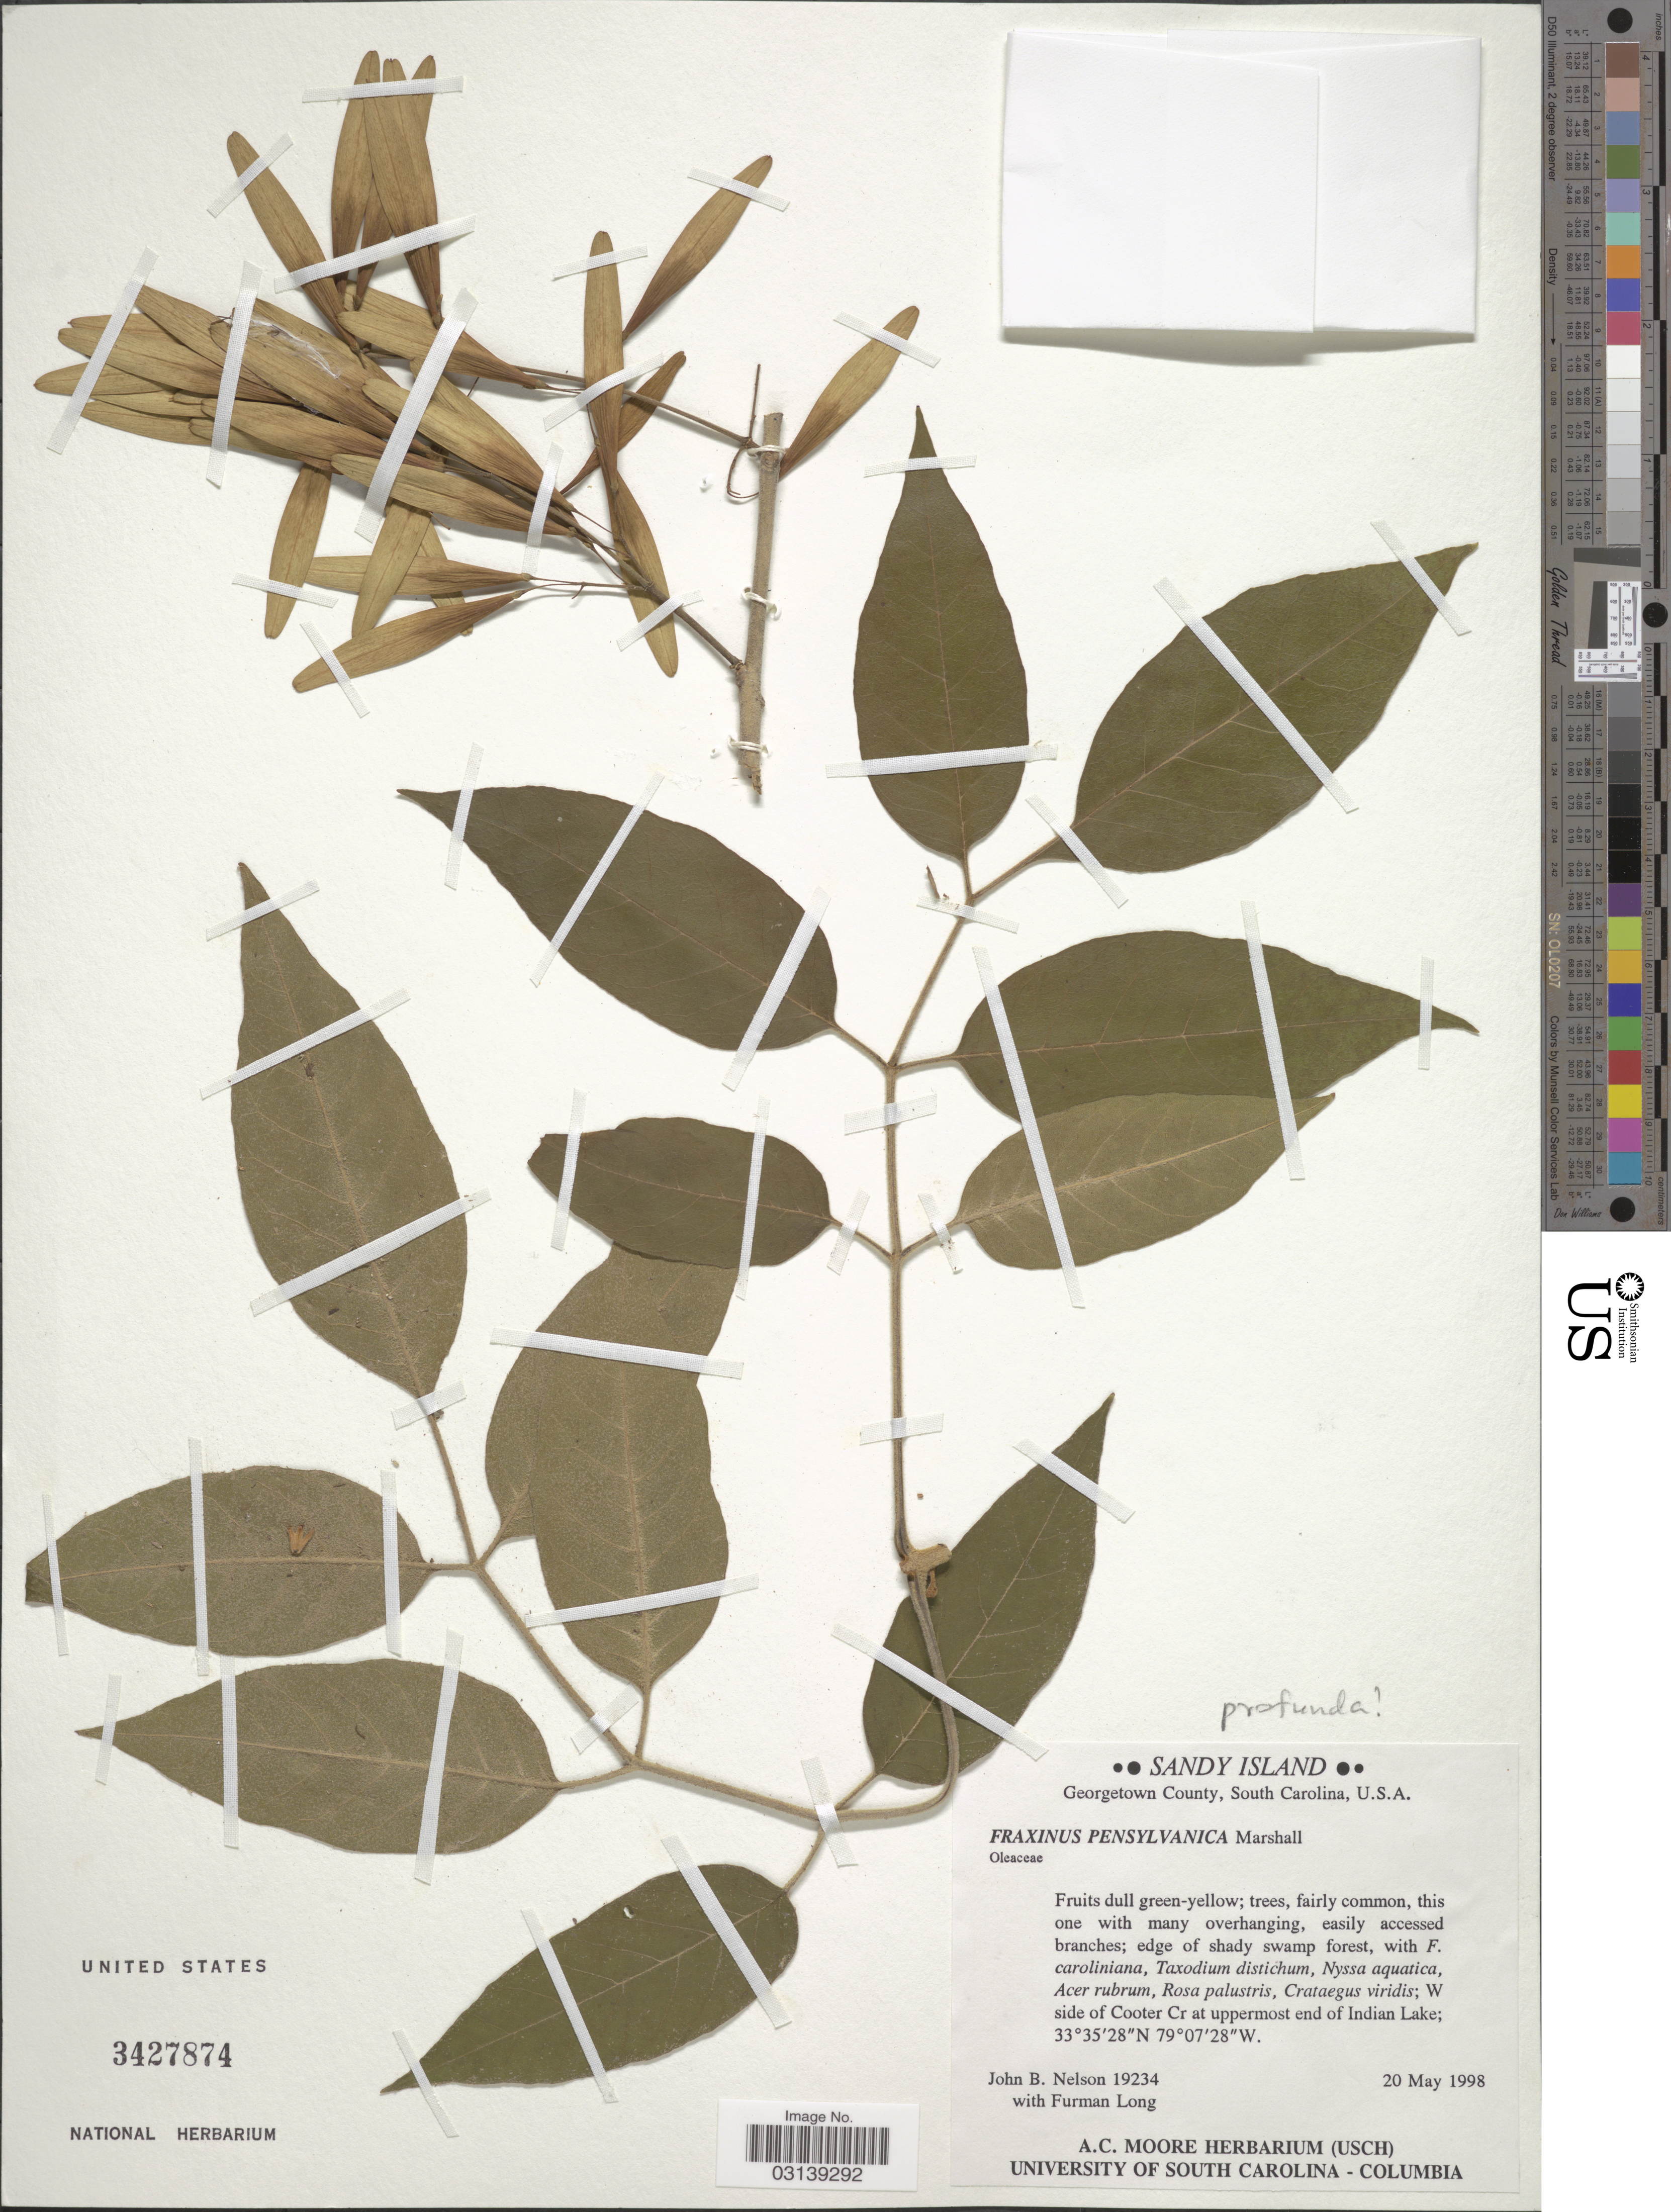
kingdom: Plantae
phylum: Tracheophyta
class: Magnoliopsida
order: Lamiales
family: Oleaceae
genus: Fraxinus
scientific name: Fraxinus profunda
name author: (Bush) Bush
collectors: J. B. Nelson & F. Long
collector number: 19234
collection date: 1998-05-20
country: United States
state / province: South Carolina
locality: Sandy Island, Georgetown County, W side of Cooter Cr at uppermost end of Indian Lake.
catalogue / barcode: US 3427874